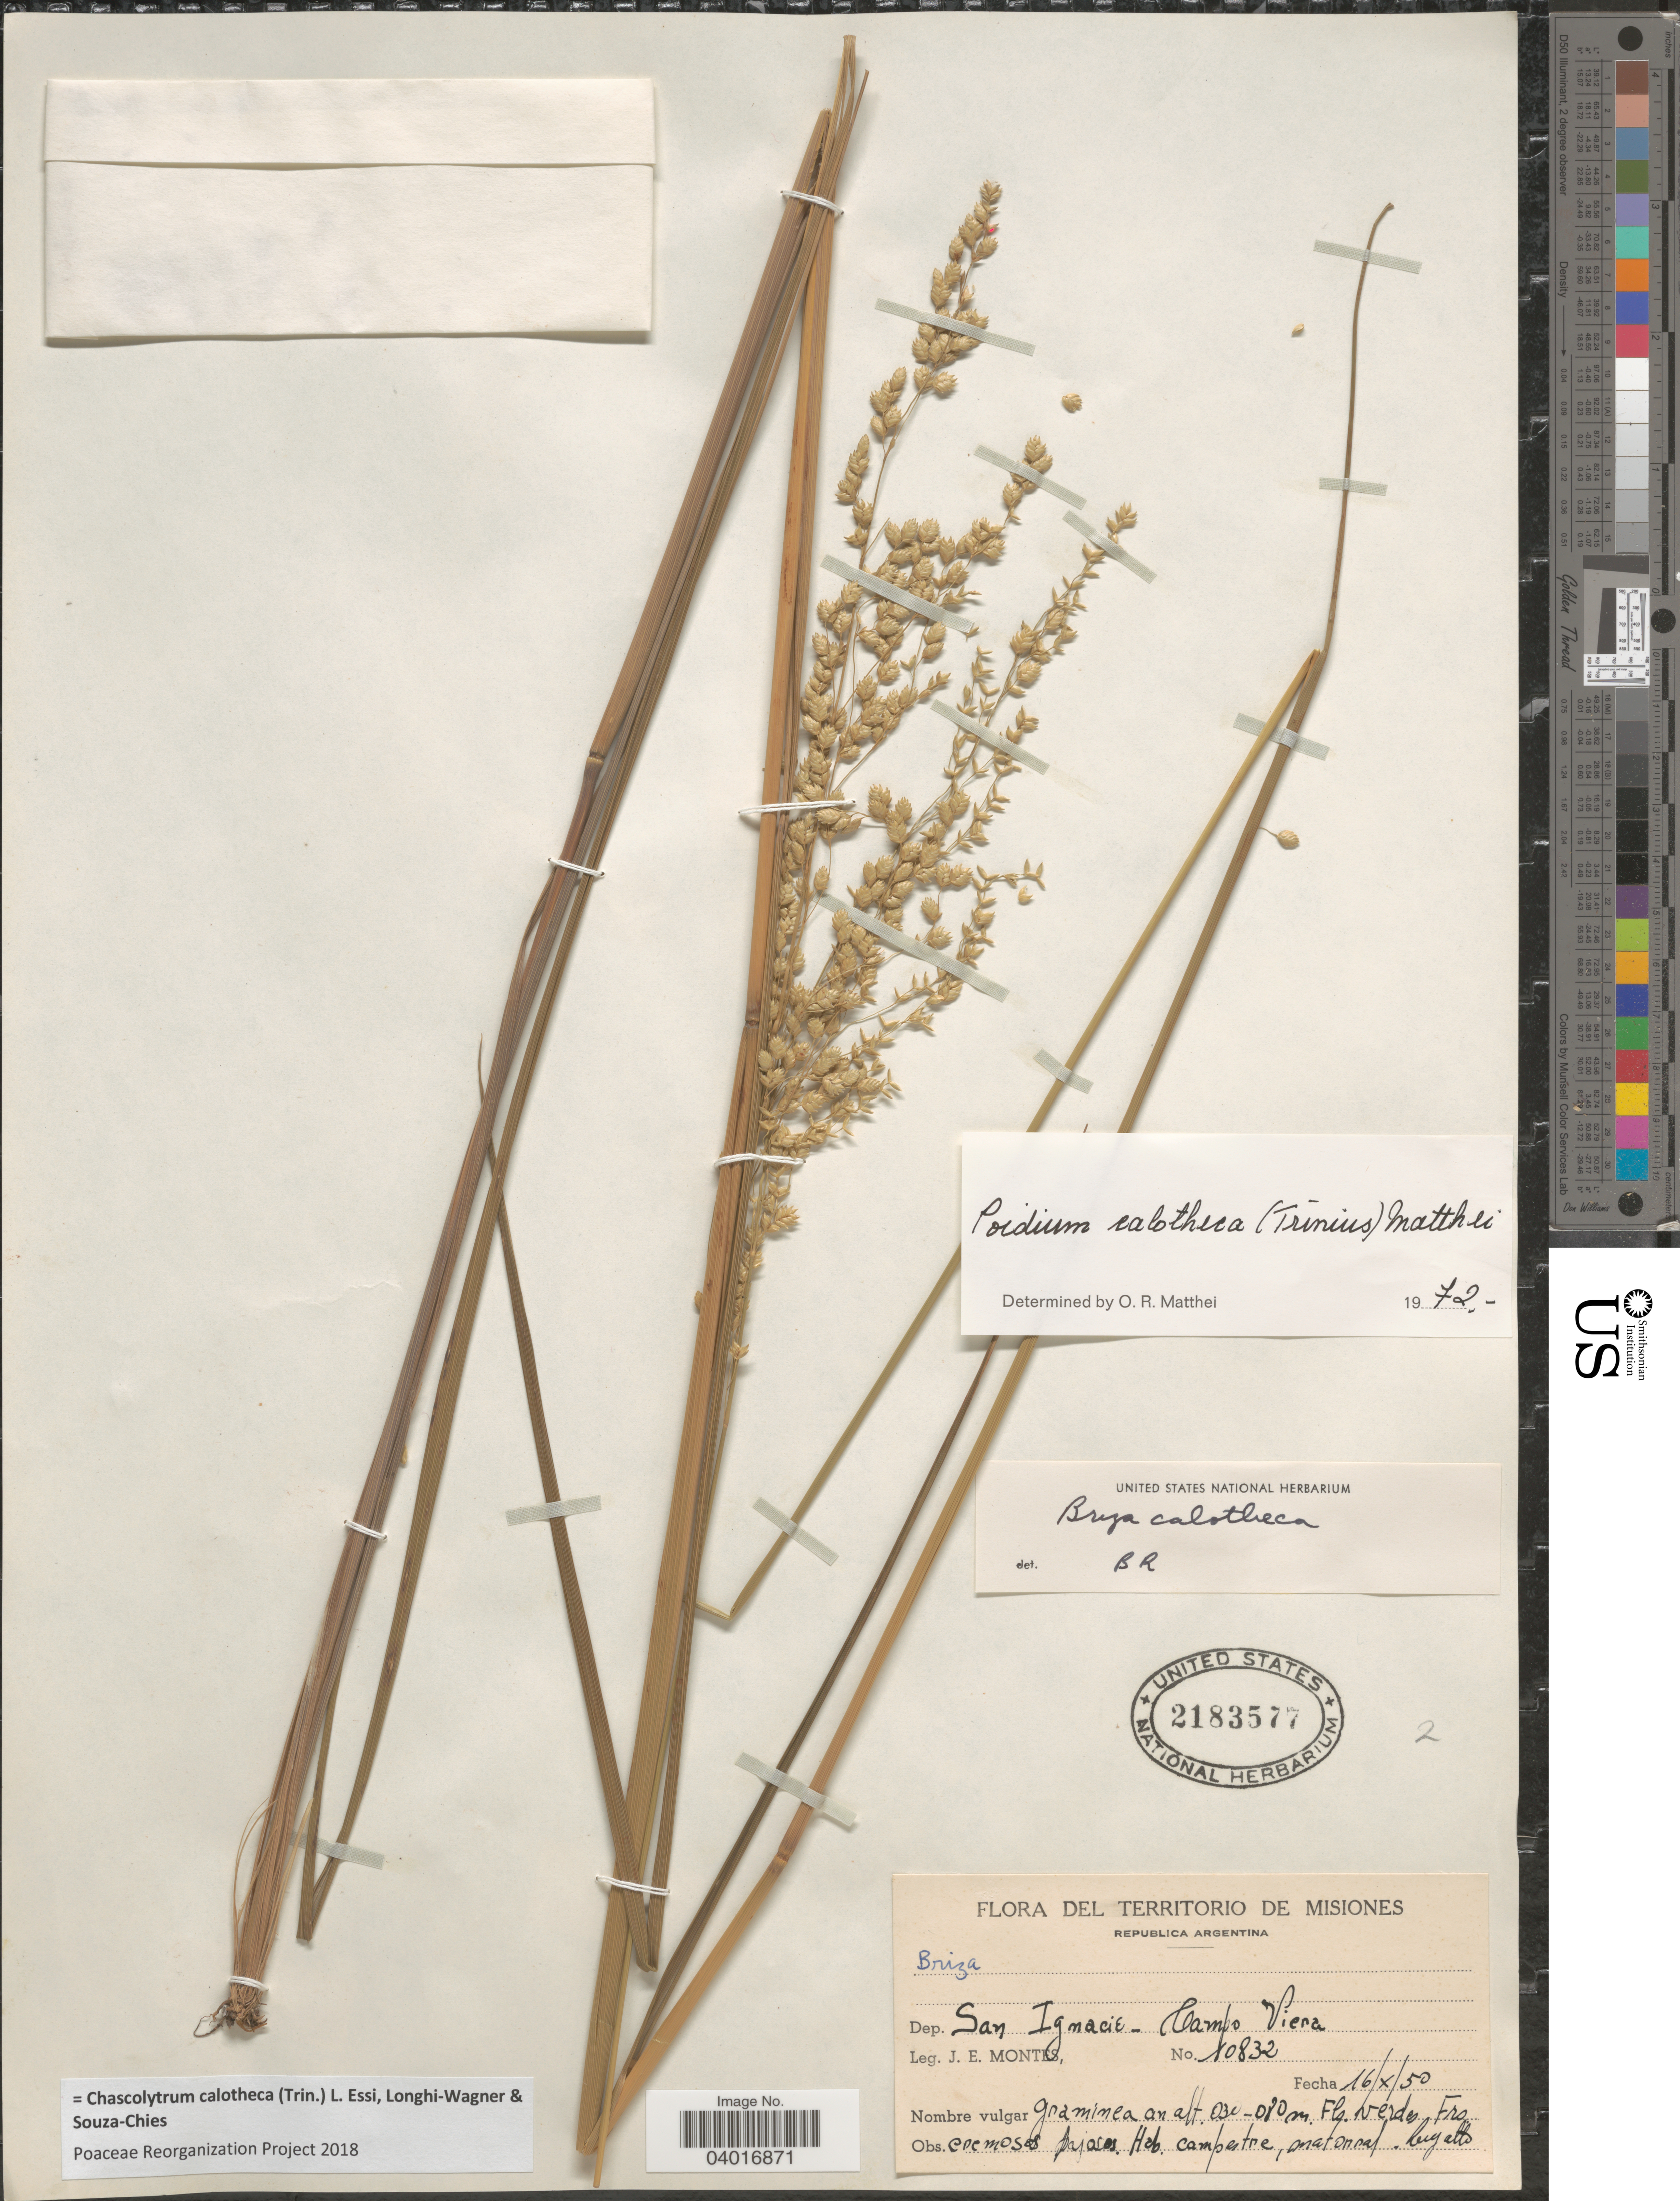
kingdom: Plantae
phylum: Tracheophyta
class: Liliopsida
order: Poales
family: Poaceae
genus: Chascolytrum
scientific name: Chascolytrum calotheca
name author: (Trin.) L. Essi et al.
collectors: J. E. Montes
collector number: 10832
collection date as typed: Transcribed d/m/y: 16/10/50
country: Argentina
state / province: Misiones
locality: Territorio de Misiones. Republica Argentina. Dep. San Ignacie - Campo Viera.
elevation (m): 0.3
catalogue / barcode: US 2183577